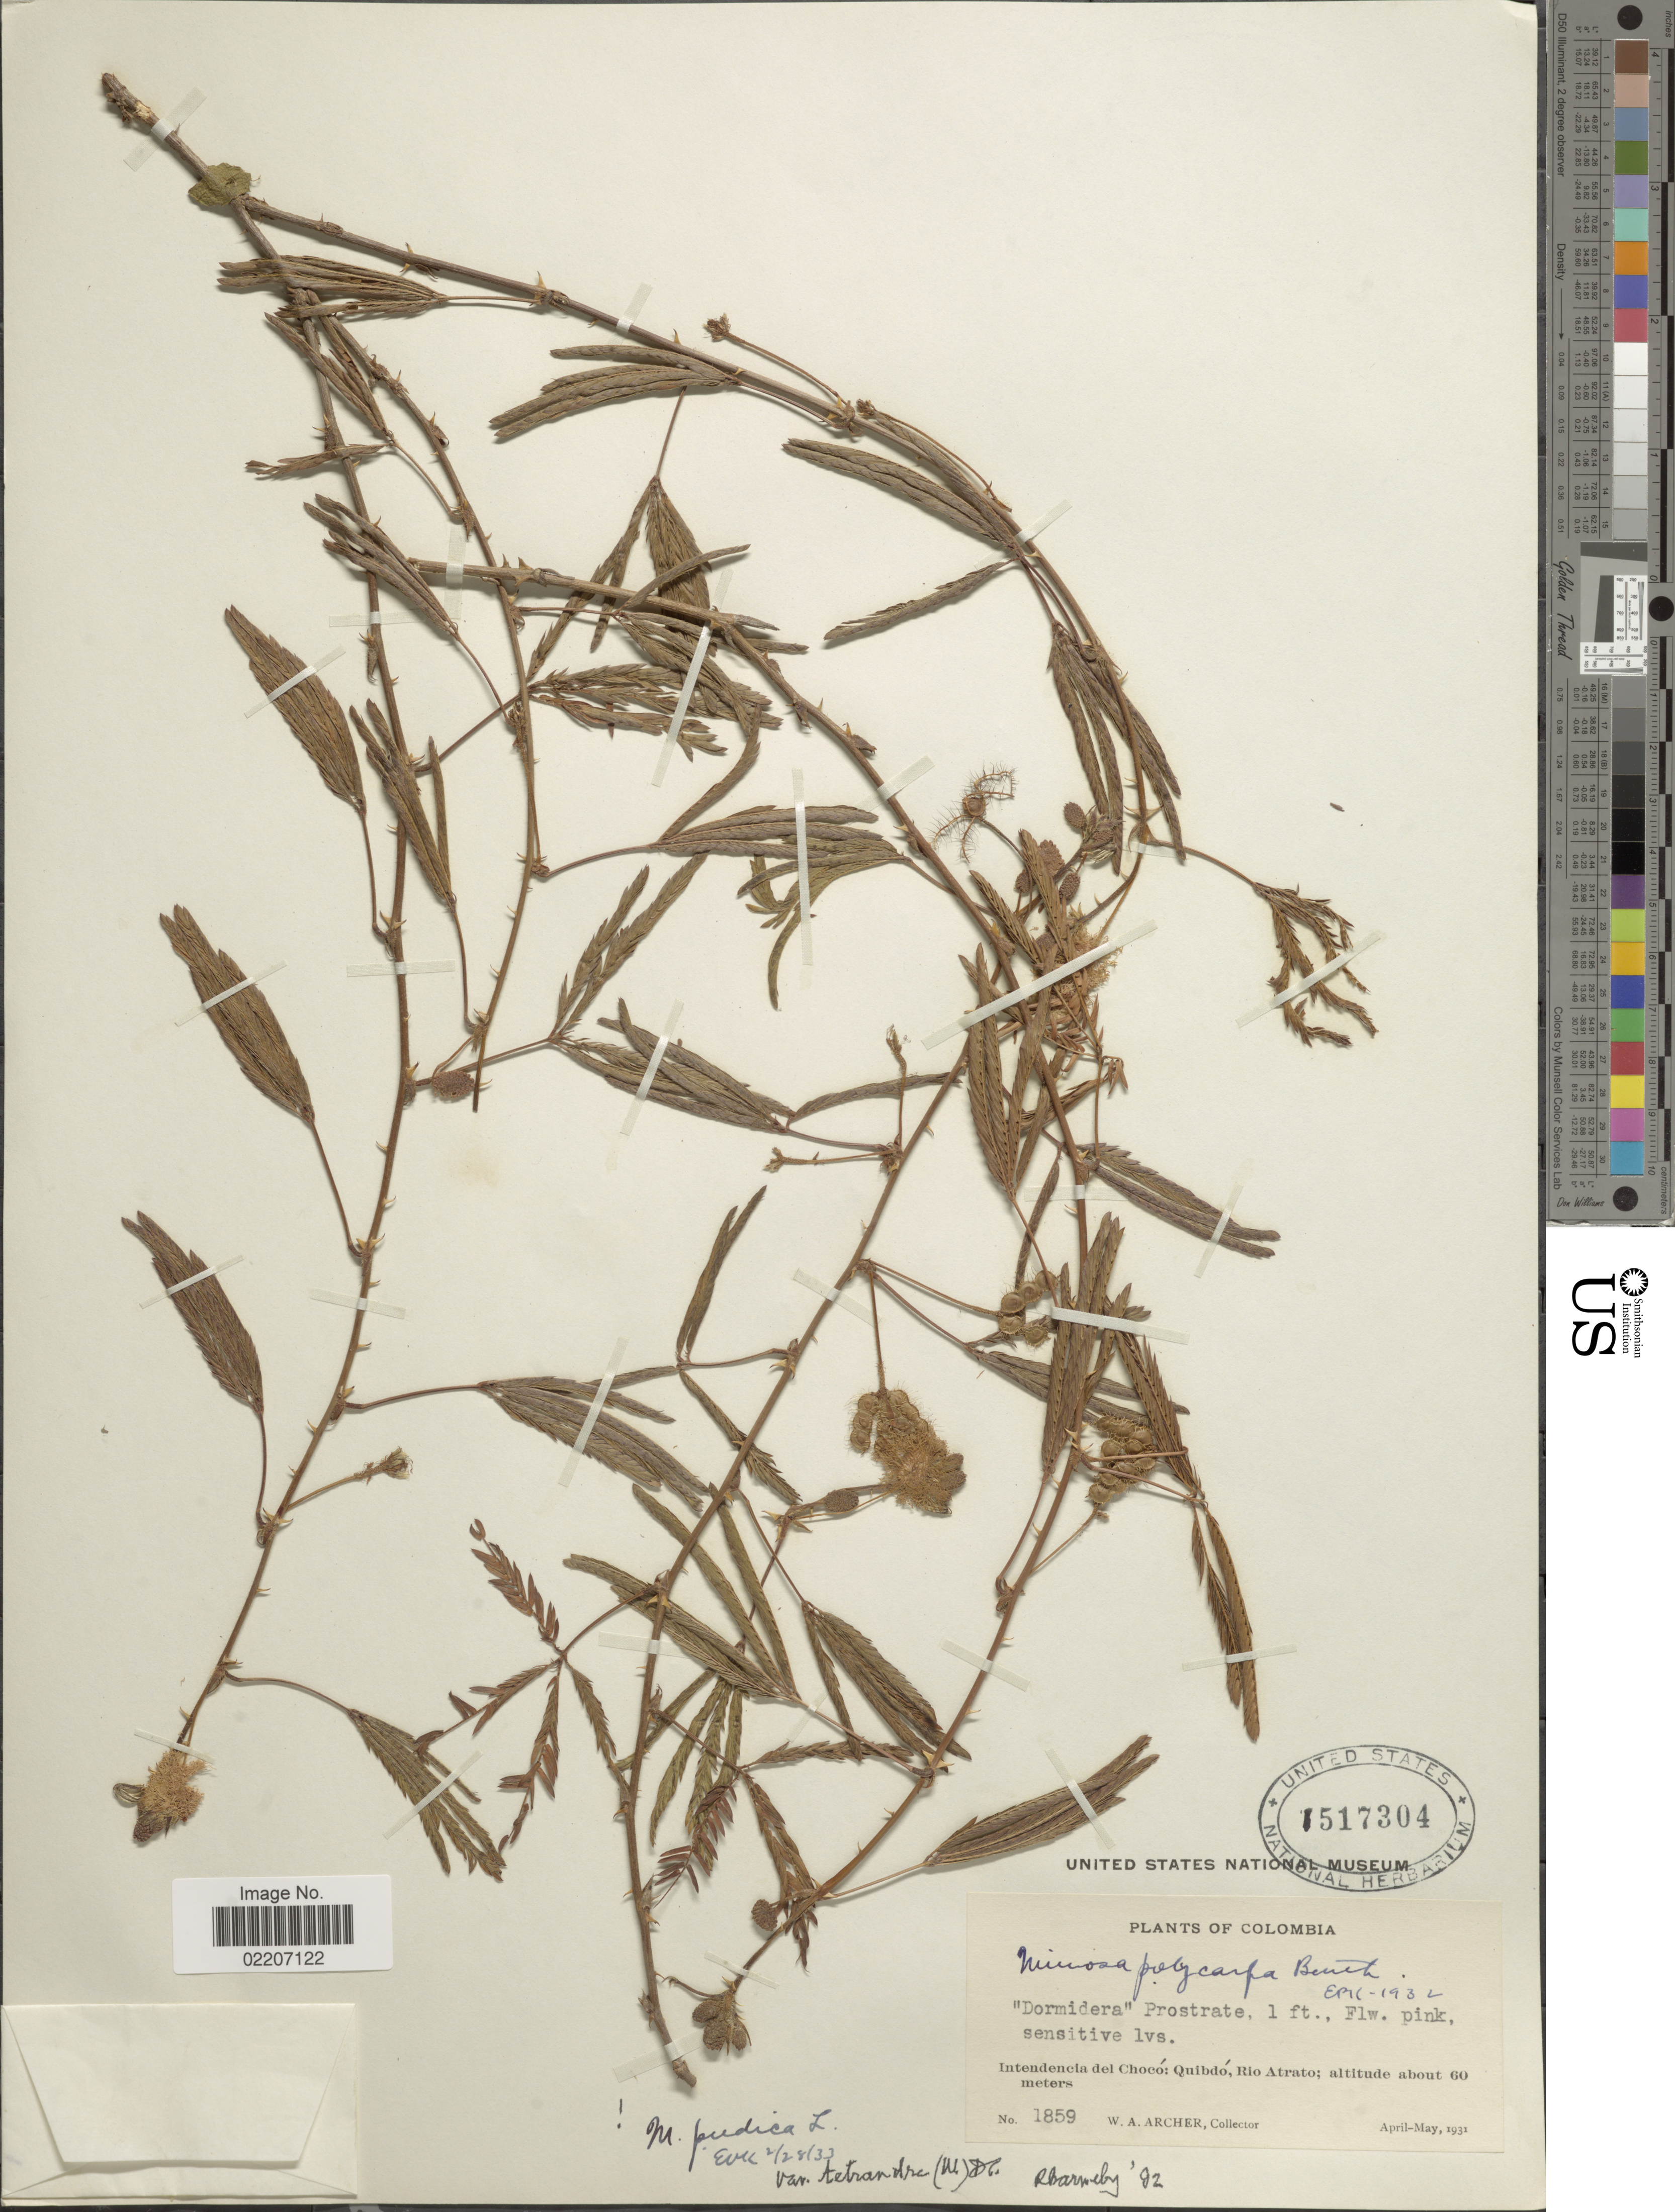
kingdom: Plantae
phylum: Tracheophyta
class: Magnoliopsida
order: Fabales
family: Fabaceae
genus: Mimosa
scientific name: Mimosa pudica var. tetrandra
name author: L.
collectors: W. A. Archer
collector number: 1859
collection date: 1931-04/1931-05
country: Colombia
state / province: Chocó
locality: Intendencia del Choco: Quibodo, Rio Atrato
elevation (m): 60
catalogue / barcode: US 1517304